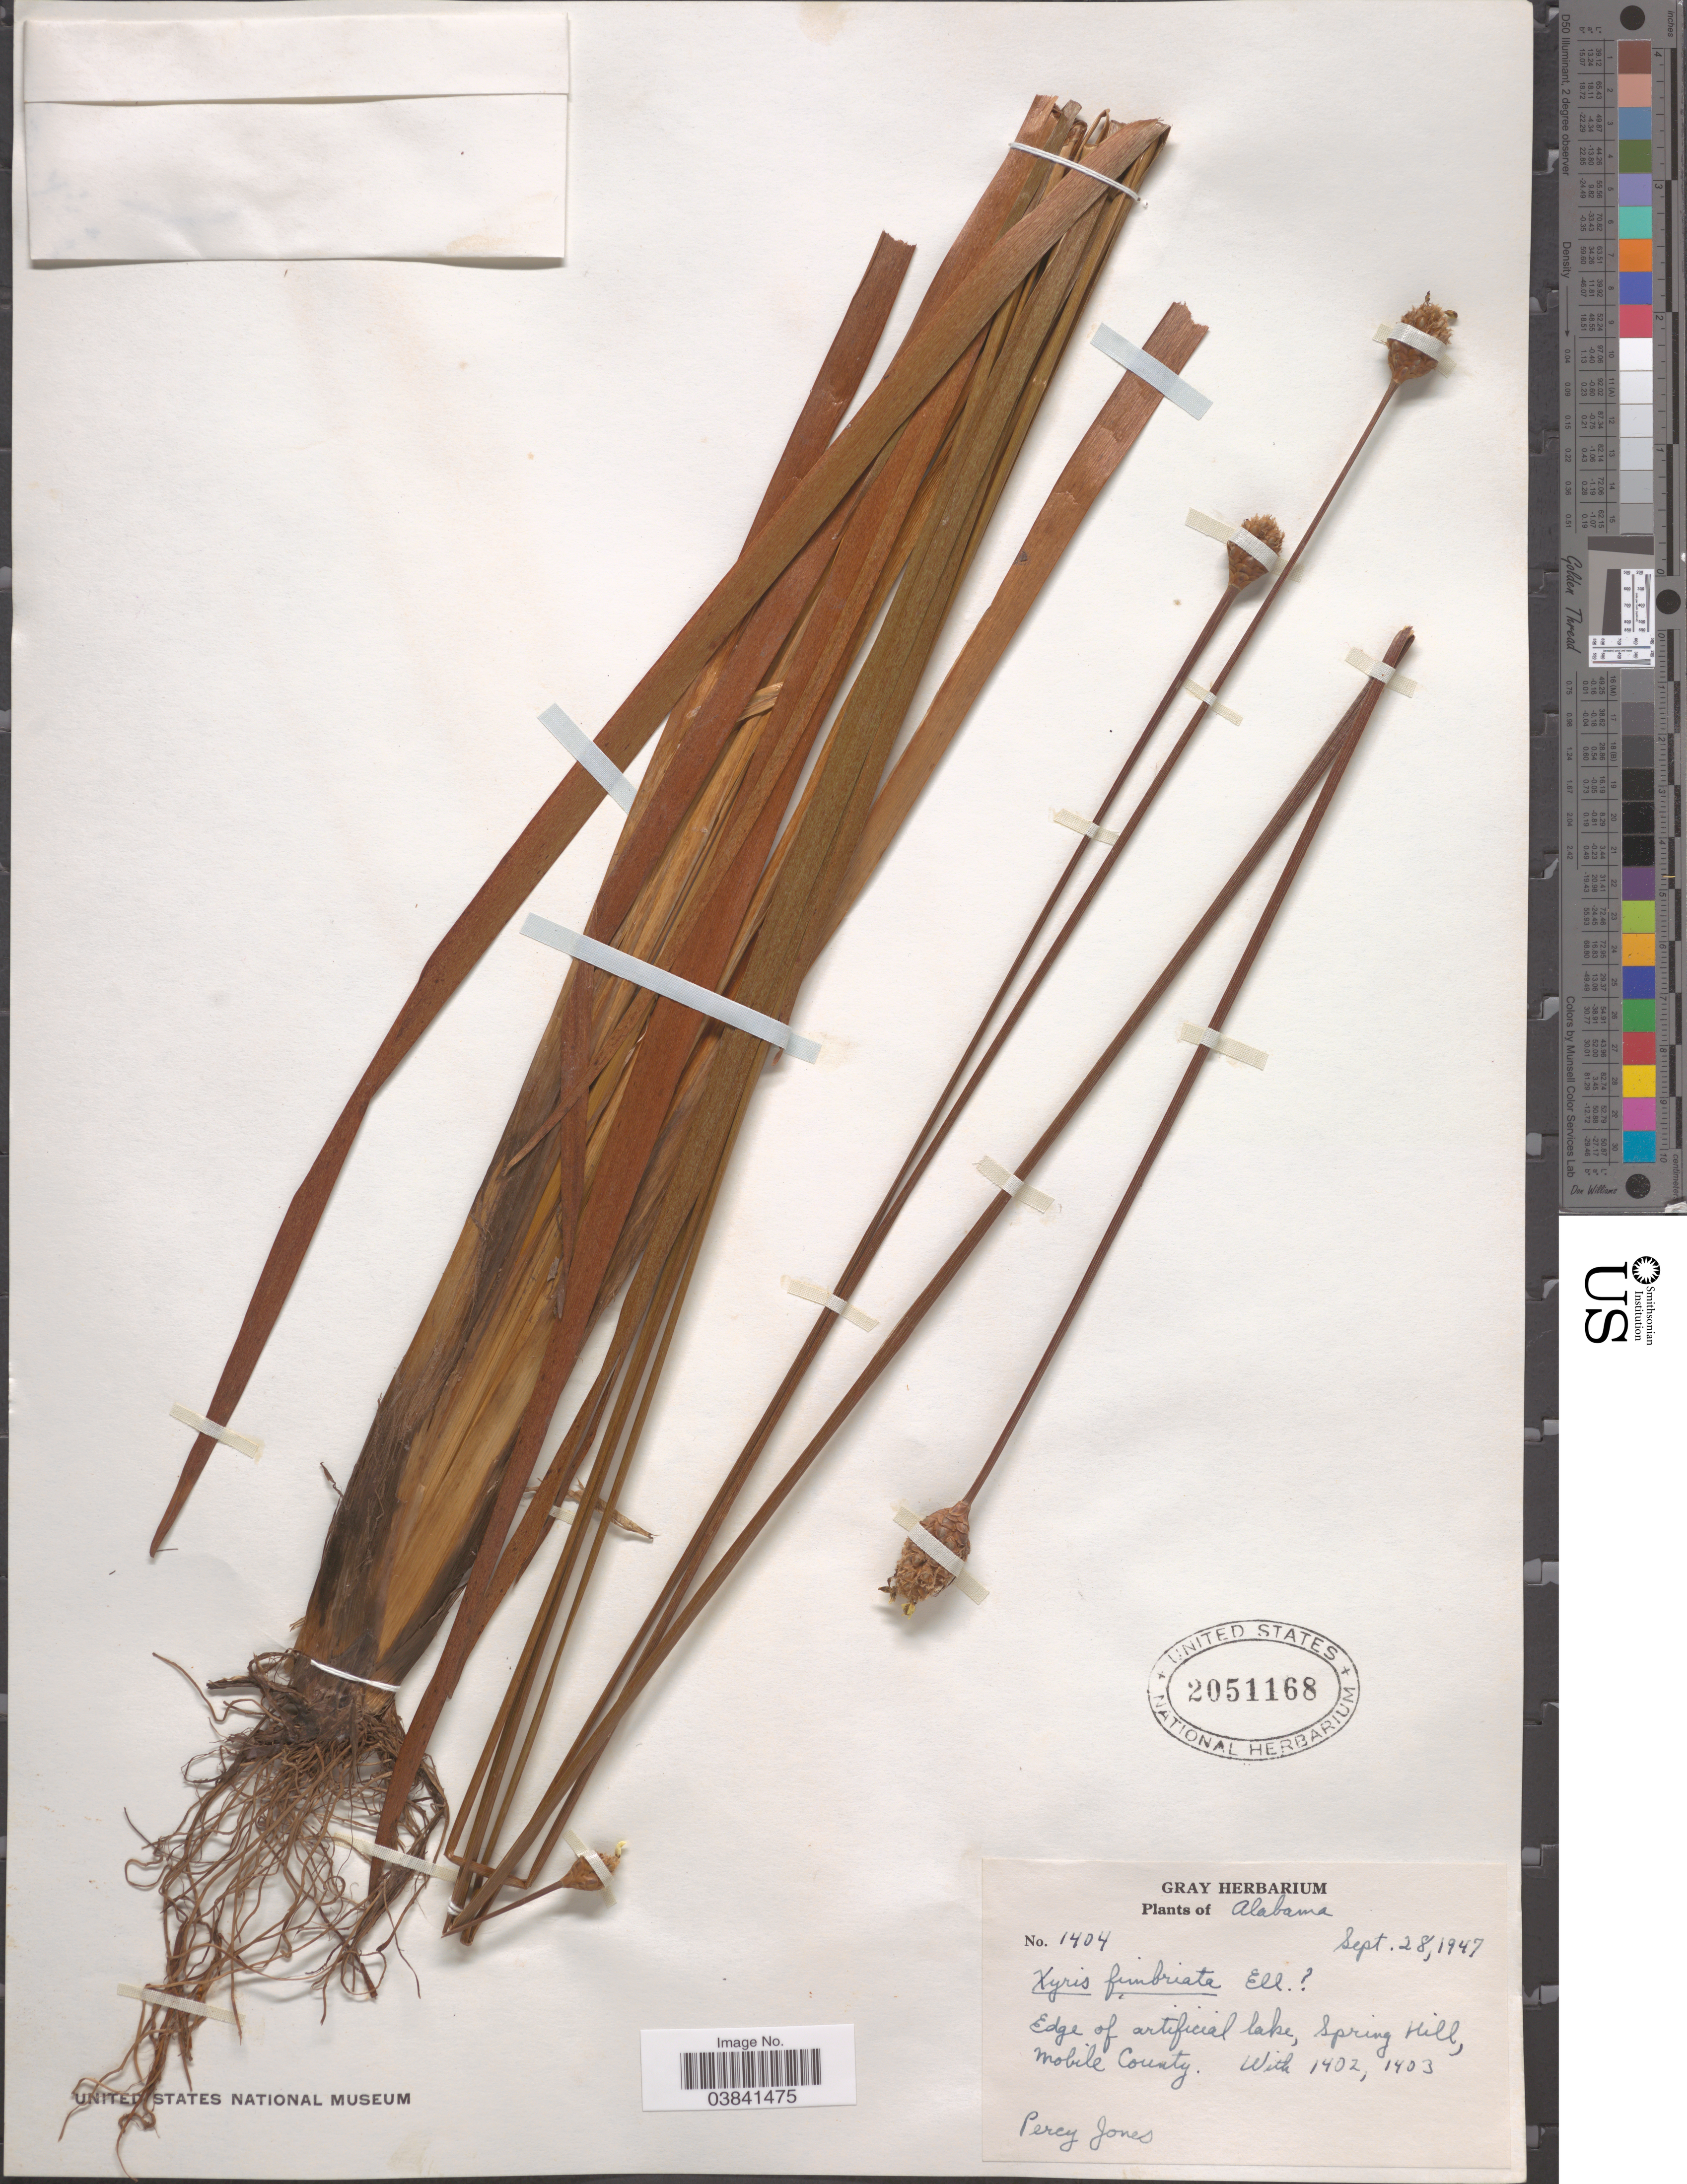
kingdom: Plantae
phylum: Tracheophyta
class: Liliopsida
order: Poales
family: Xyridaceae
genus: Xyris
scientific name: Xyris fimbriata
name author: Elliott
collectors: P. Jones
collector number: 1404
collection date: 1947-09-28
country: United States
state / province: Alabama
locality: Edge of artificial lake, Spring Hill, Mobile County.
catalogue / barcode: US 2051168